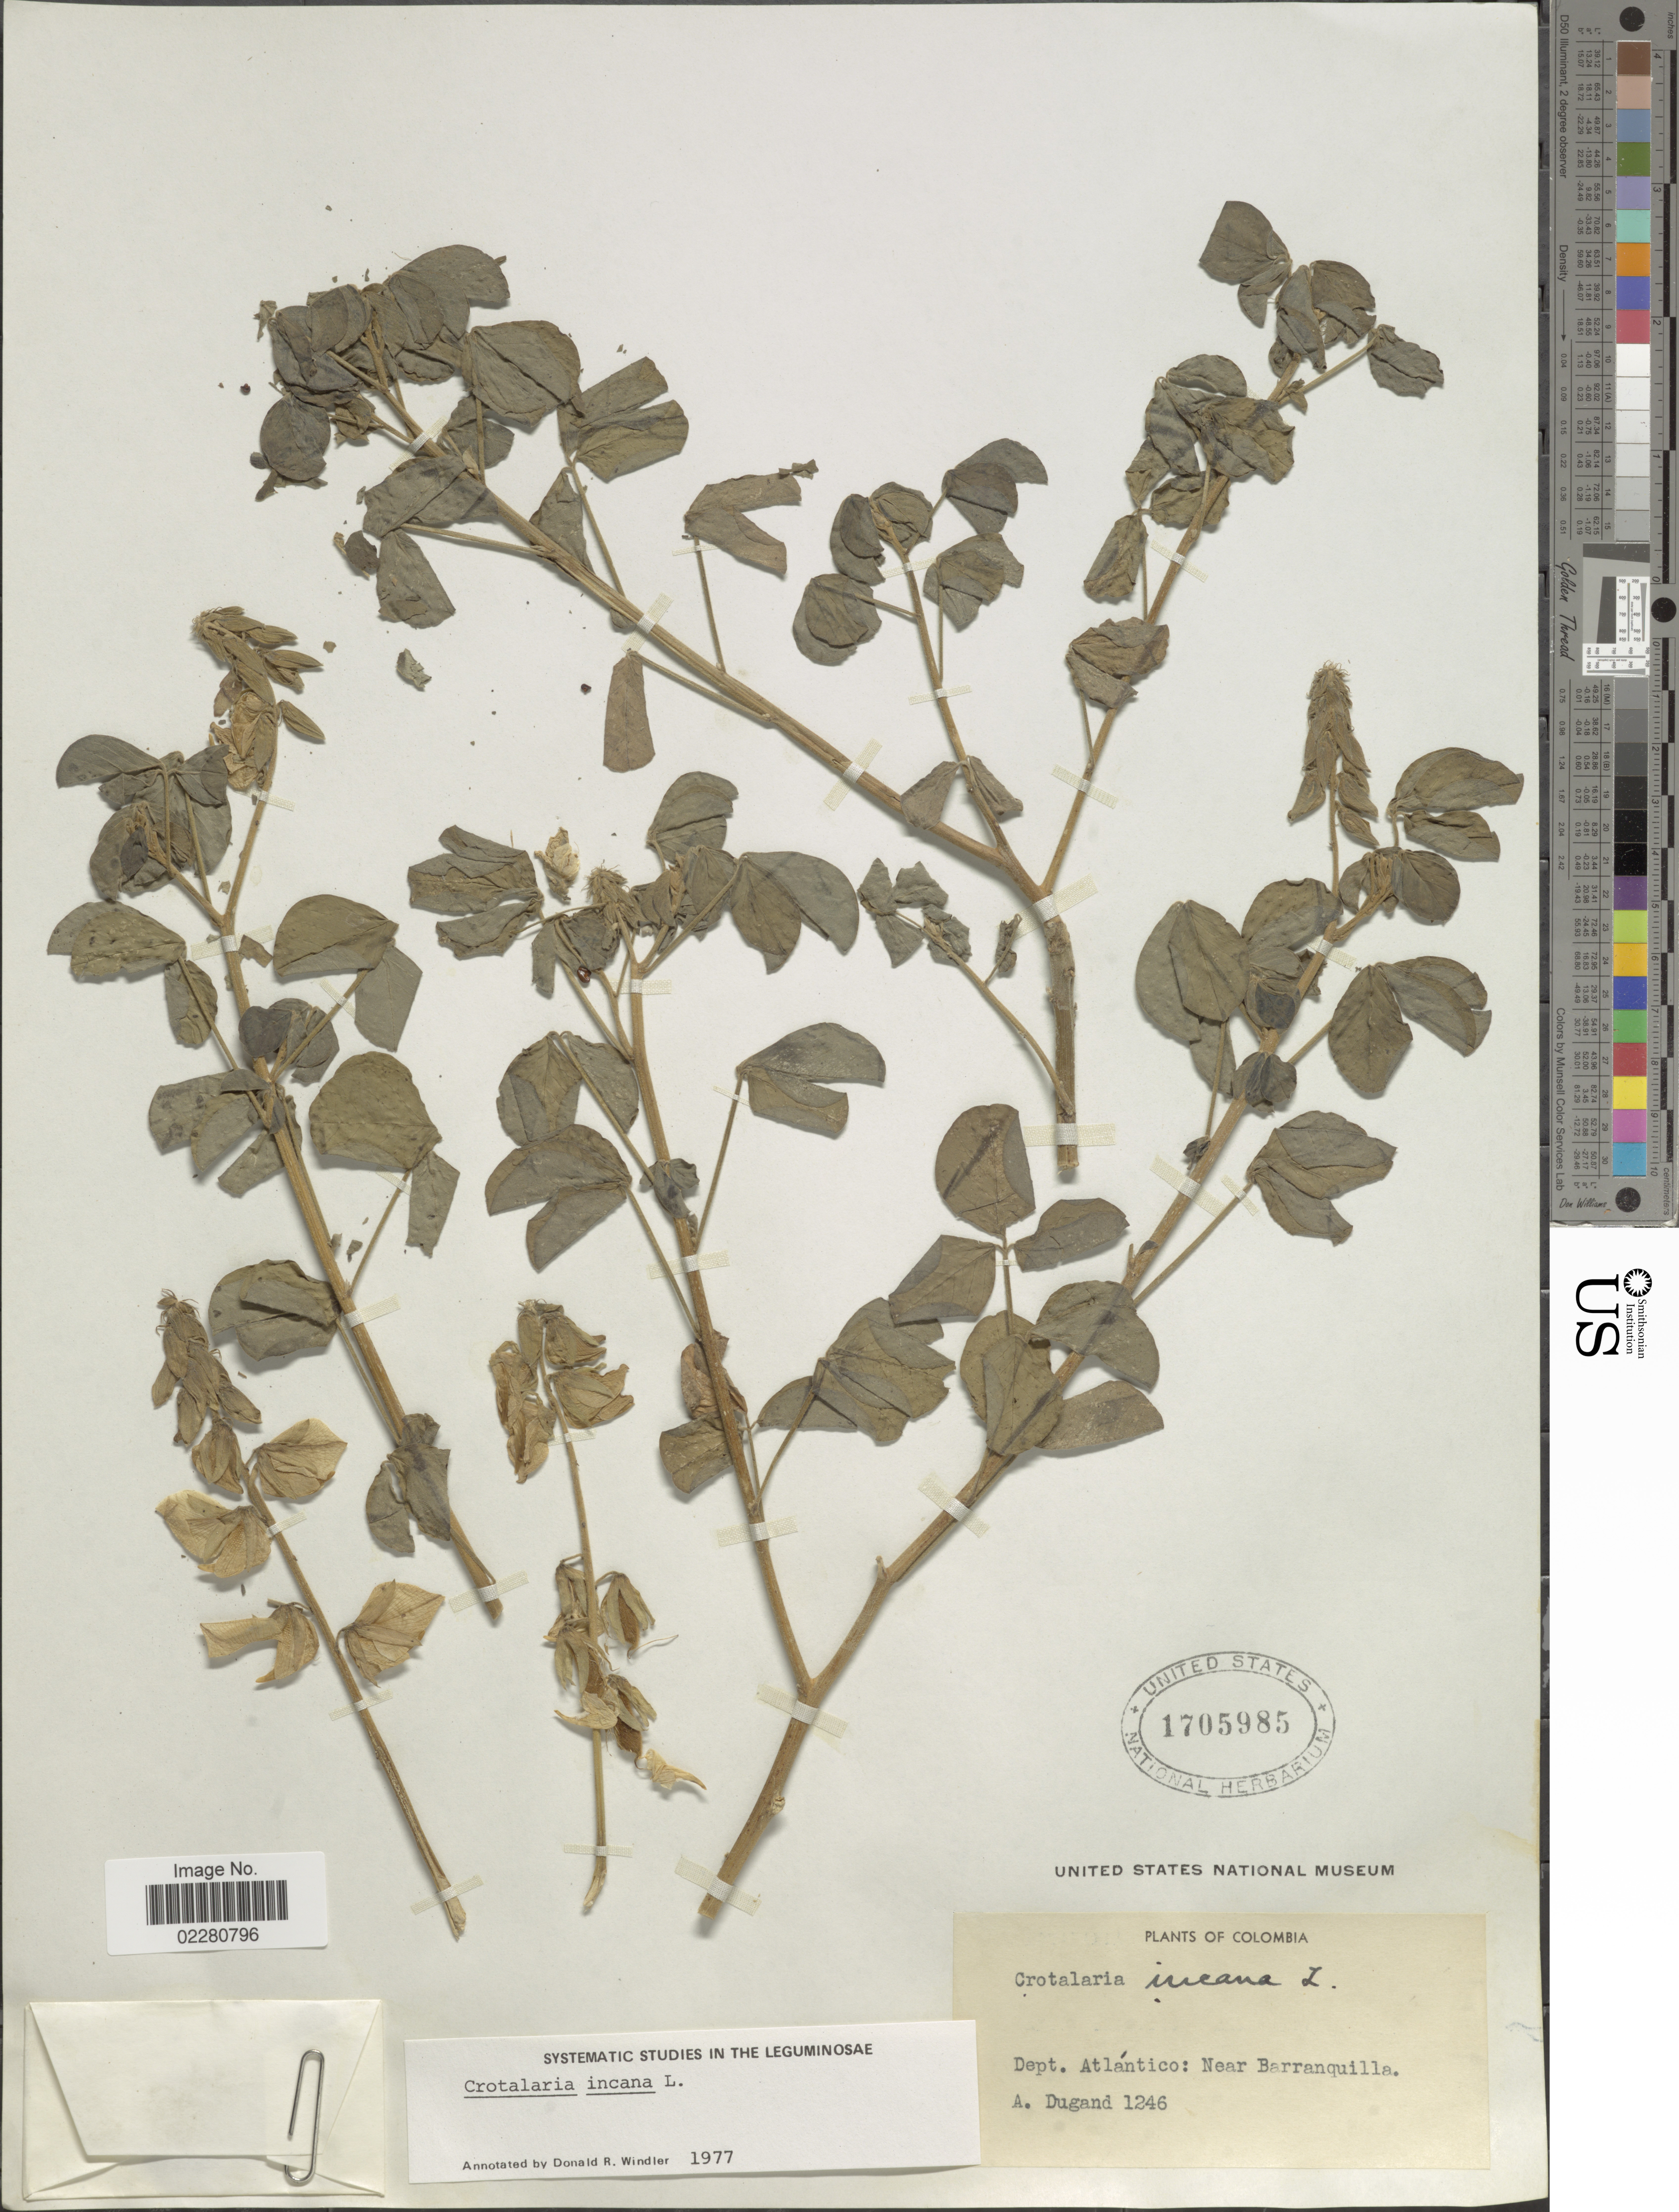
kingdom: Plantae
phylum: Tracheophyta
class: Magnoliopsida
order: Fabales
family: Fabaceae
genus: Crotalaria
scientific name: Crotalaria incana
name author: L.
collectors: A. Dugand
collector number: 1246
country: Colombia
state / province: Atlántico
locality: Dept. Antántico: Near Barranquilla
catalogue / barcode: US 1705985